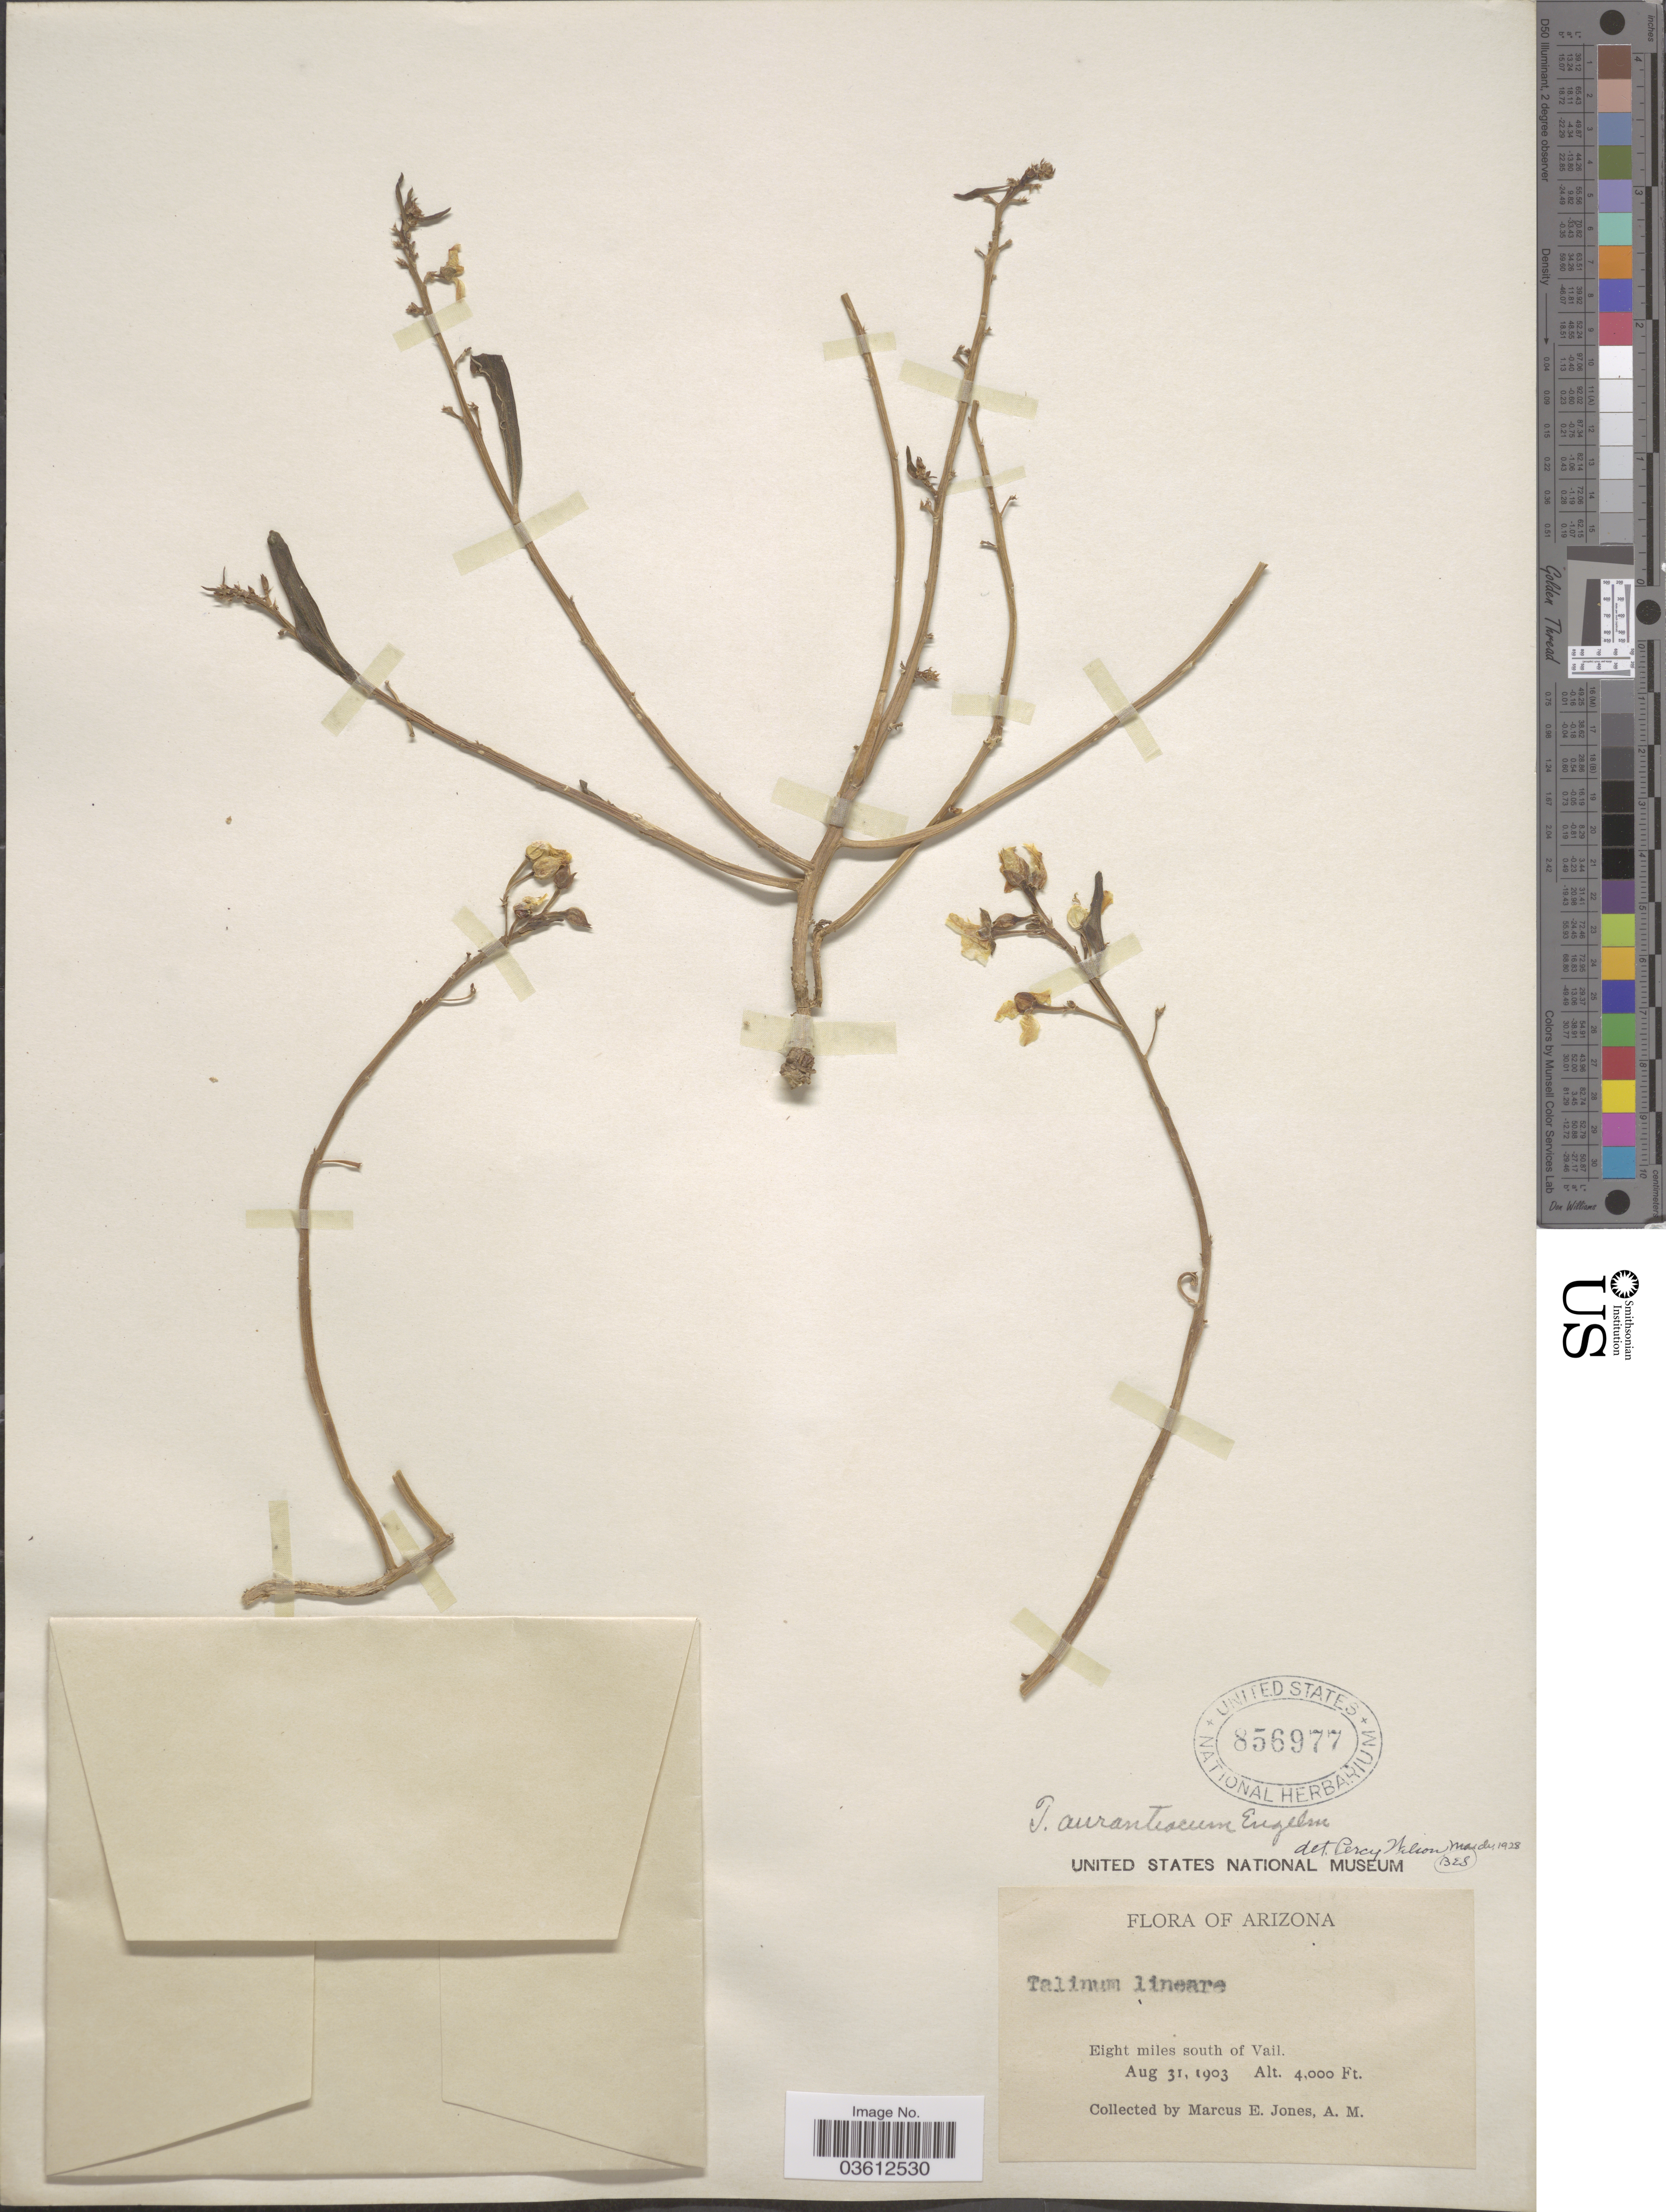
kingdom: Plantae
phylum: Tracheophyta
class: Magnoliopsida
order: Caryophyllales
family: Talinaceae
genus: Talinum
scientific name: Talinum aurantiacum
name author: Engelm. in A. Gray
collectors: M. E. Jones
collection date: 1903-08-31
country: United States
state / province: Arizona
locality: Eight miles south of Vail.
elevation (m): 1219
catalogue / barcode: US 856977